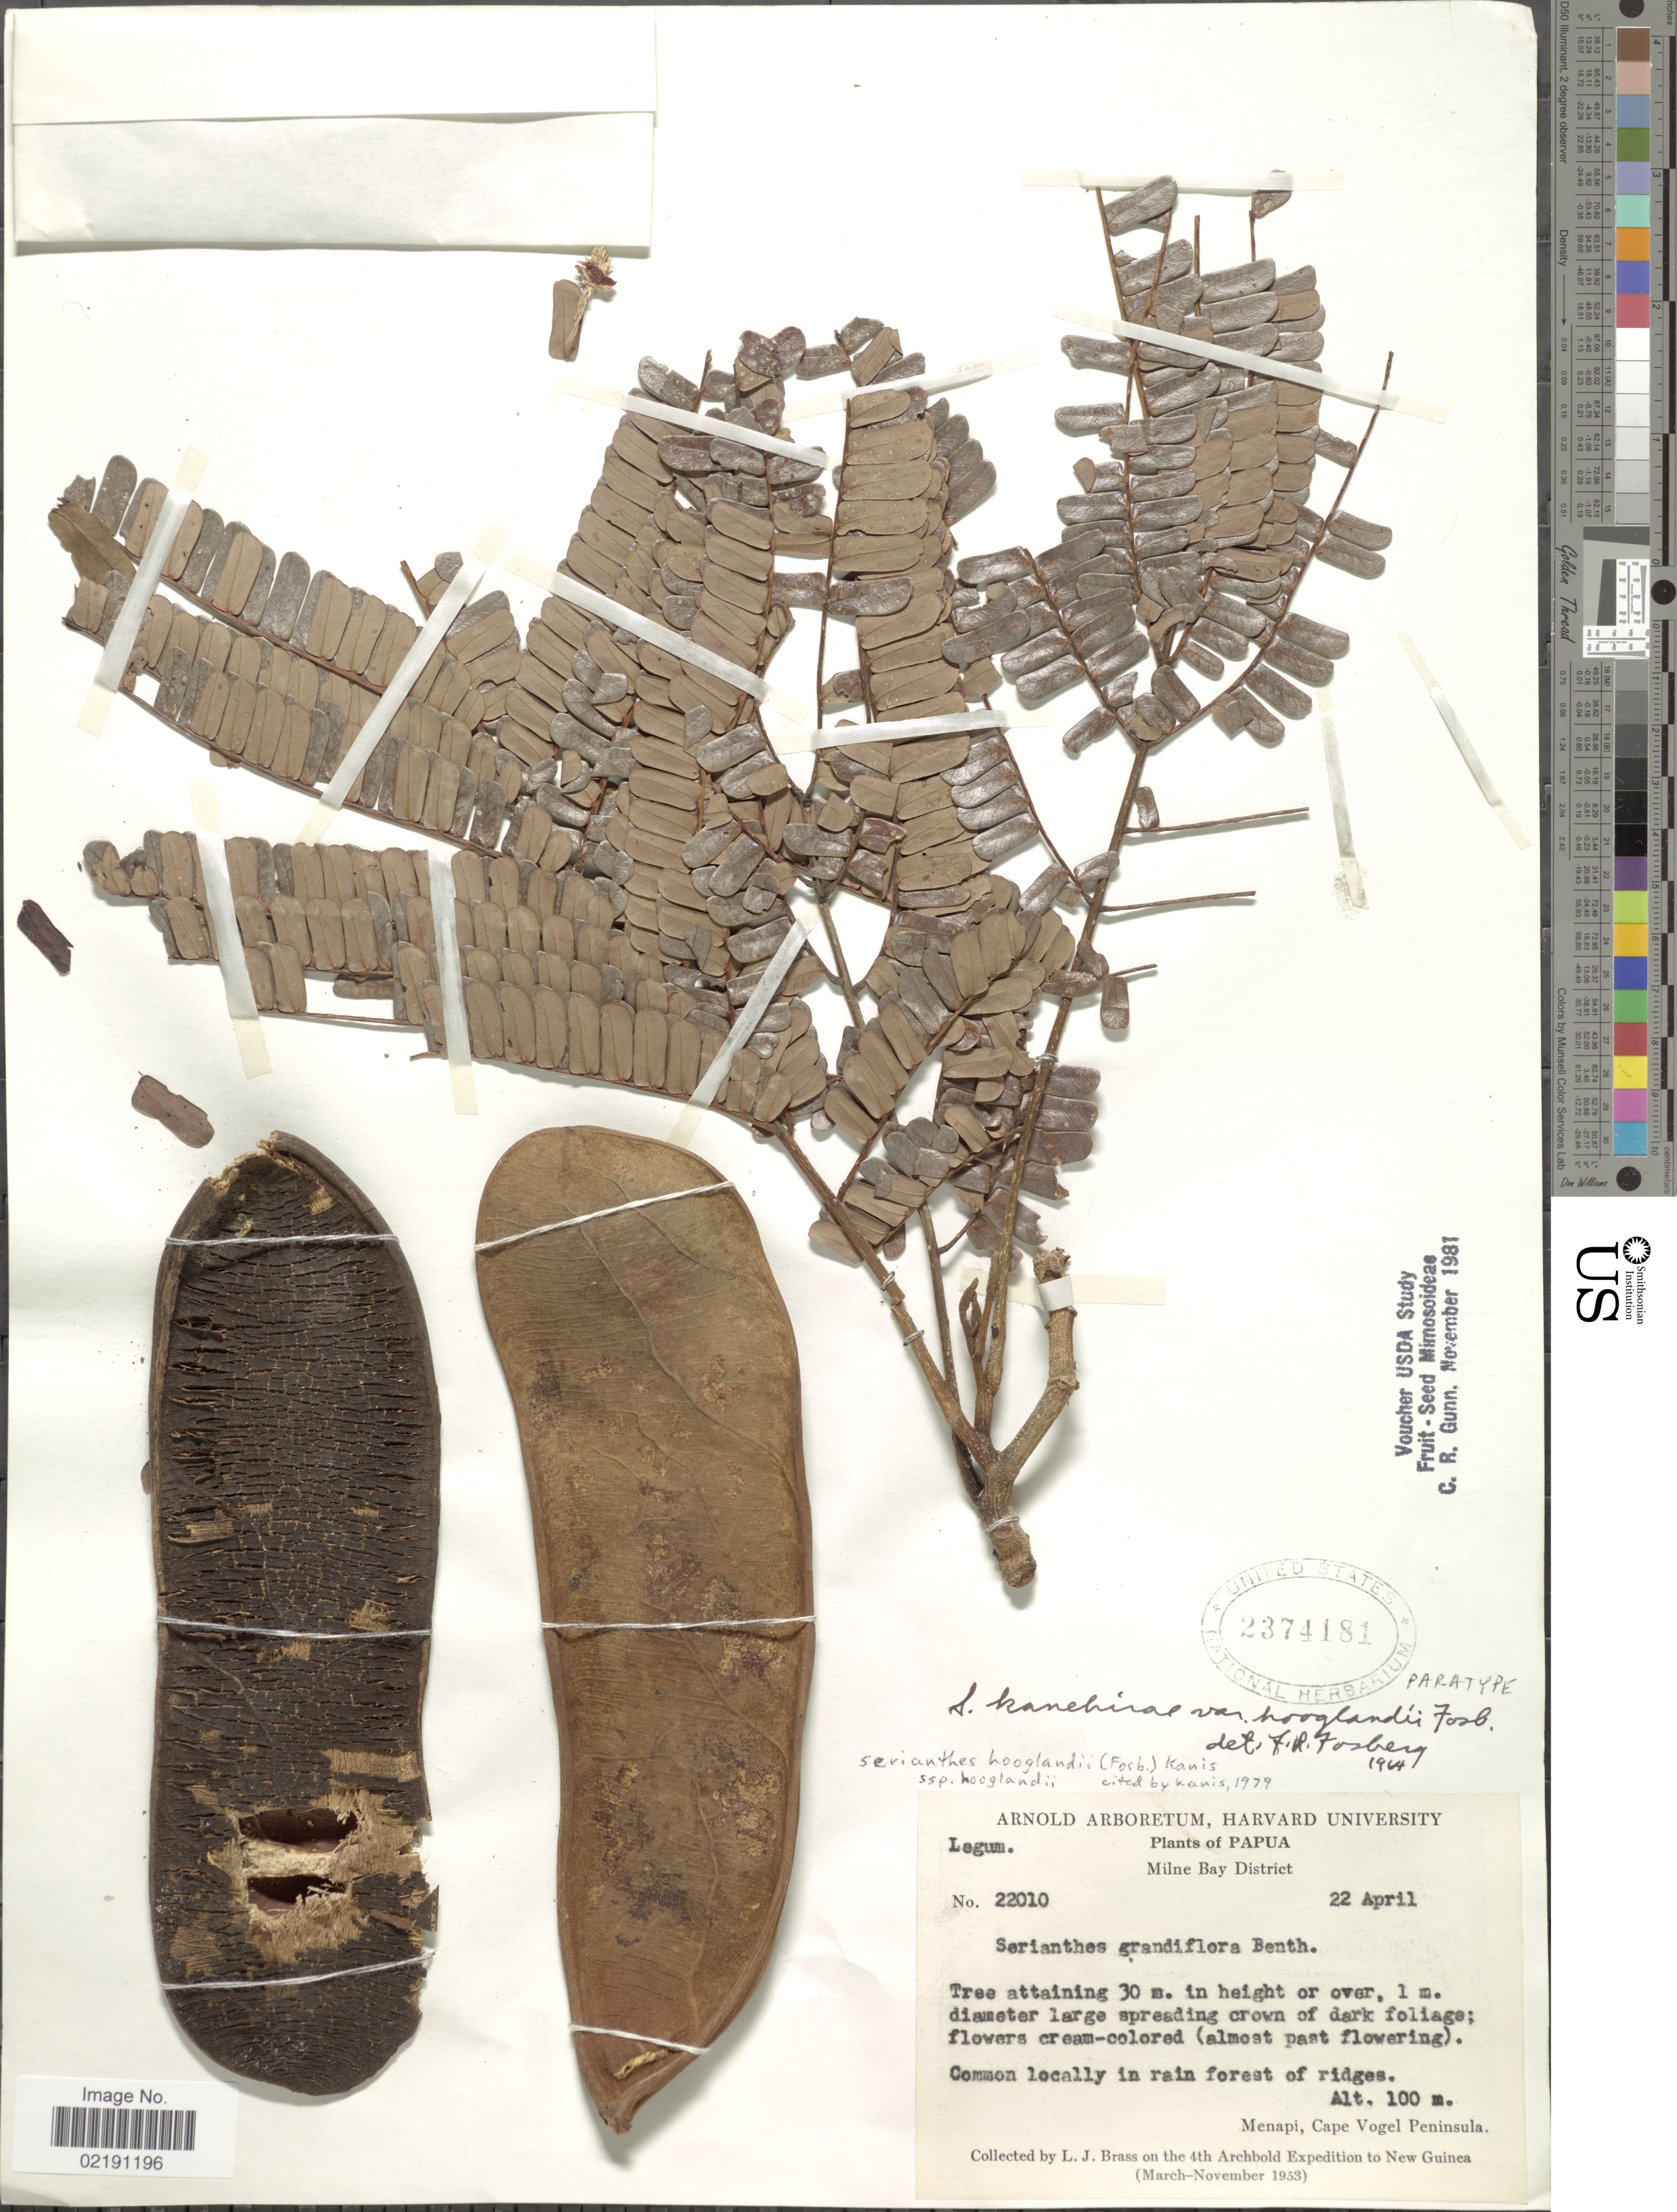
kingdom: Plantae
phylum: Tracheophyta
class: Magnoliopsida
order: Fabales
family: Fabaceae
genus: Serianthes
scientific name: Serianthes hooglandii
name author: (Fosberg) Kanis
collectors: L. J. Brass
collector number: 22010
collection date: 1953-04-22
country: Papua New Guinea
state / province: Milne Bay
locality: Milne Bay District. Menapi, Cape Vogel Peninsula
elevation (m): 100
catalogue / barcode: US 2374181